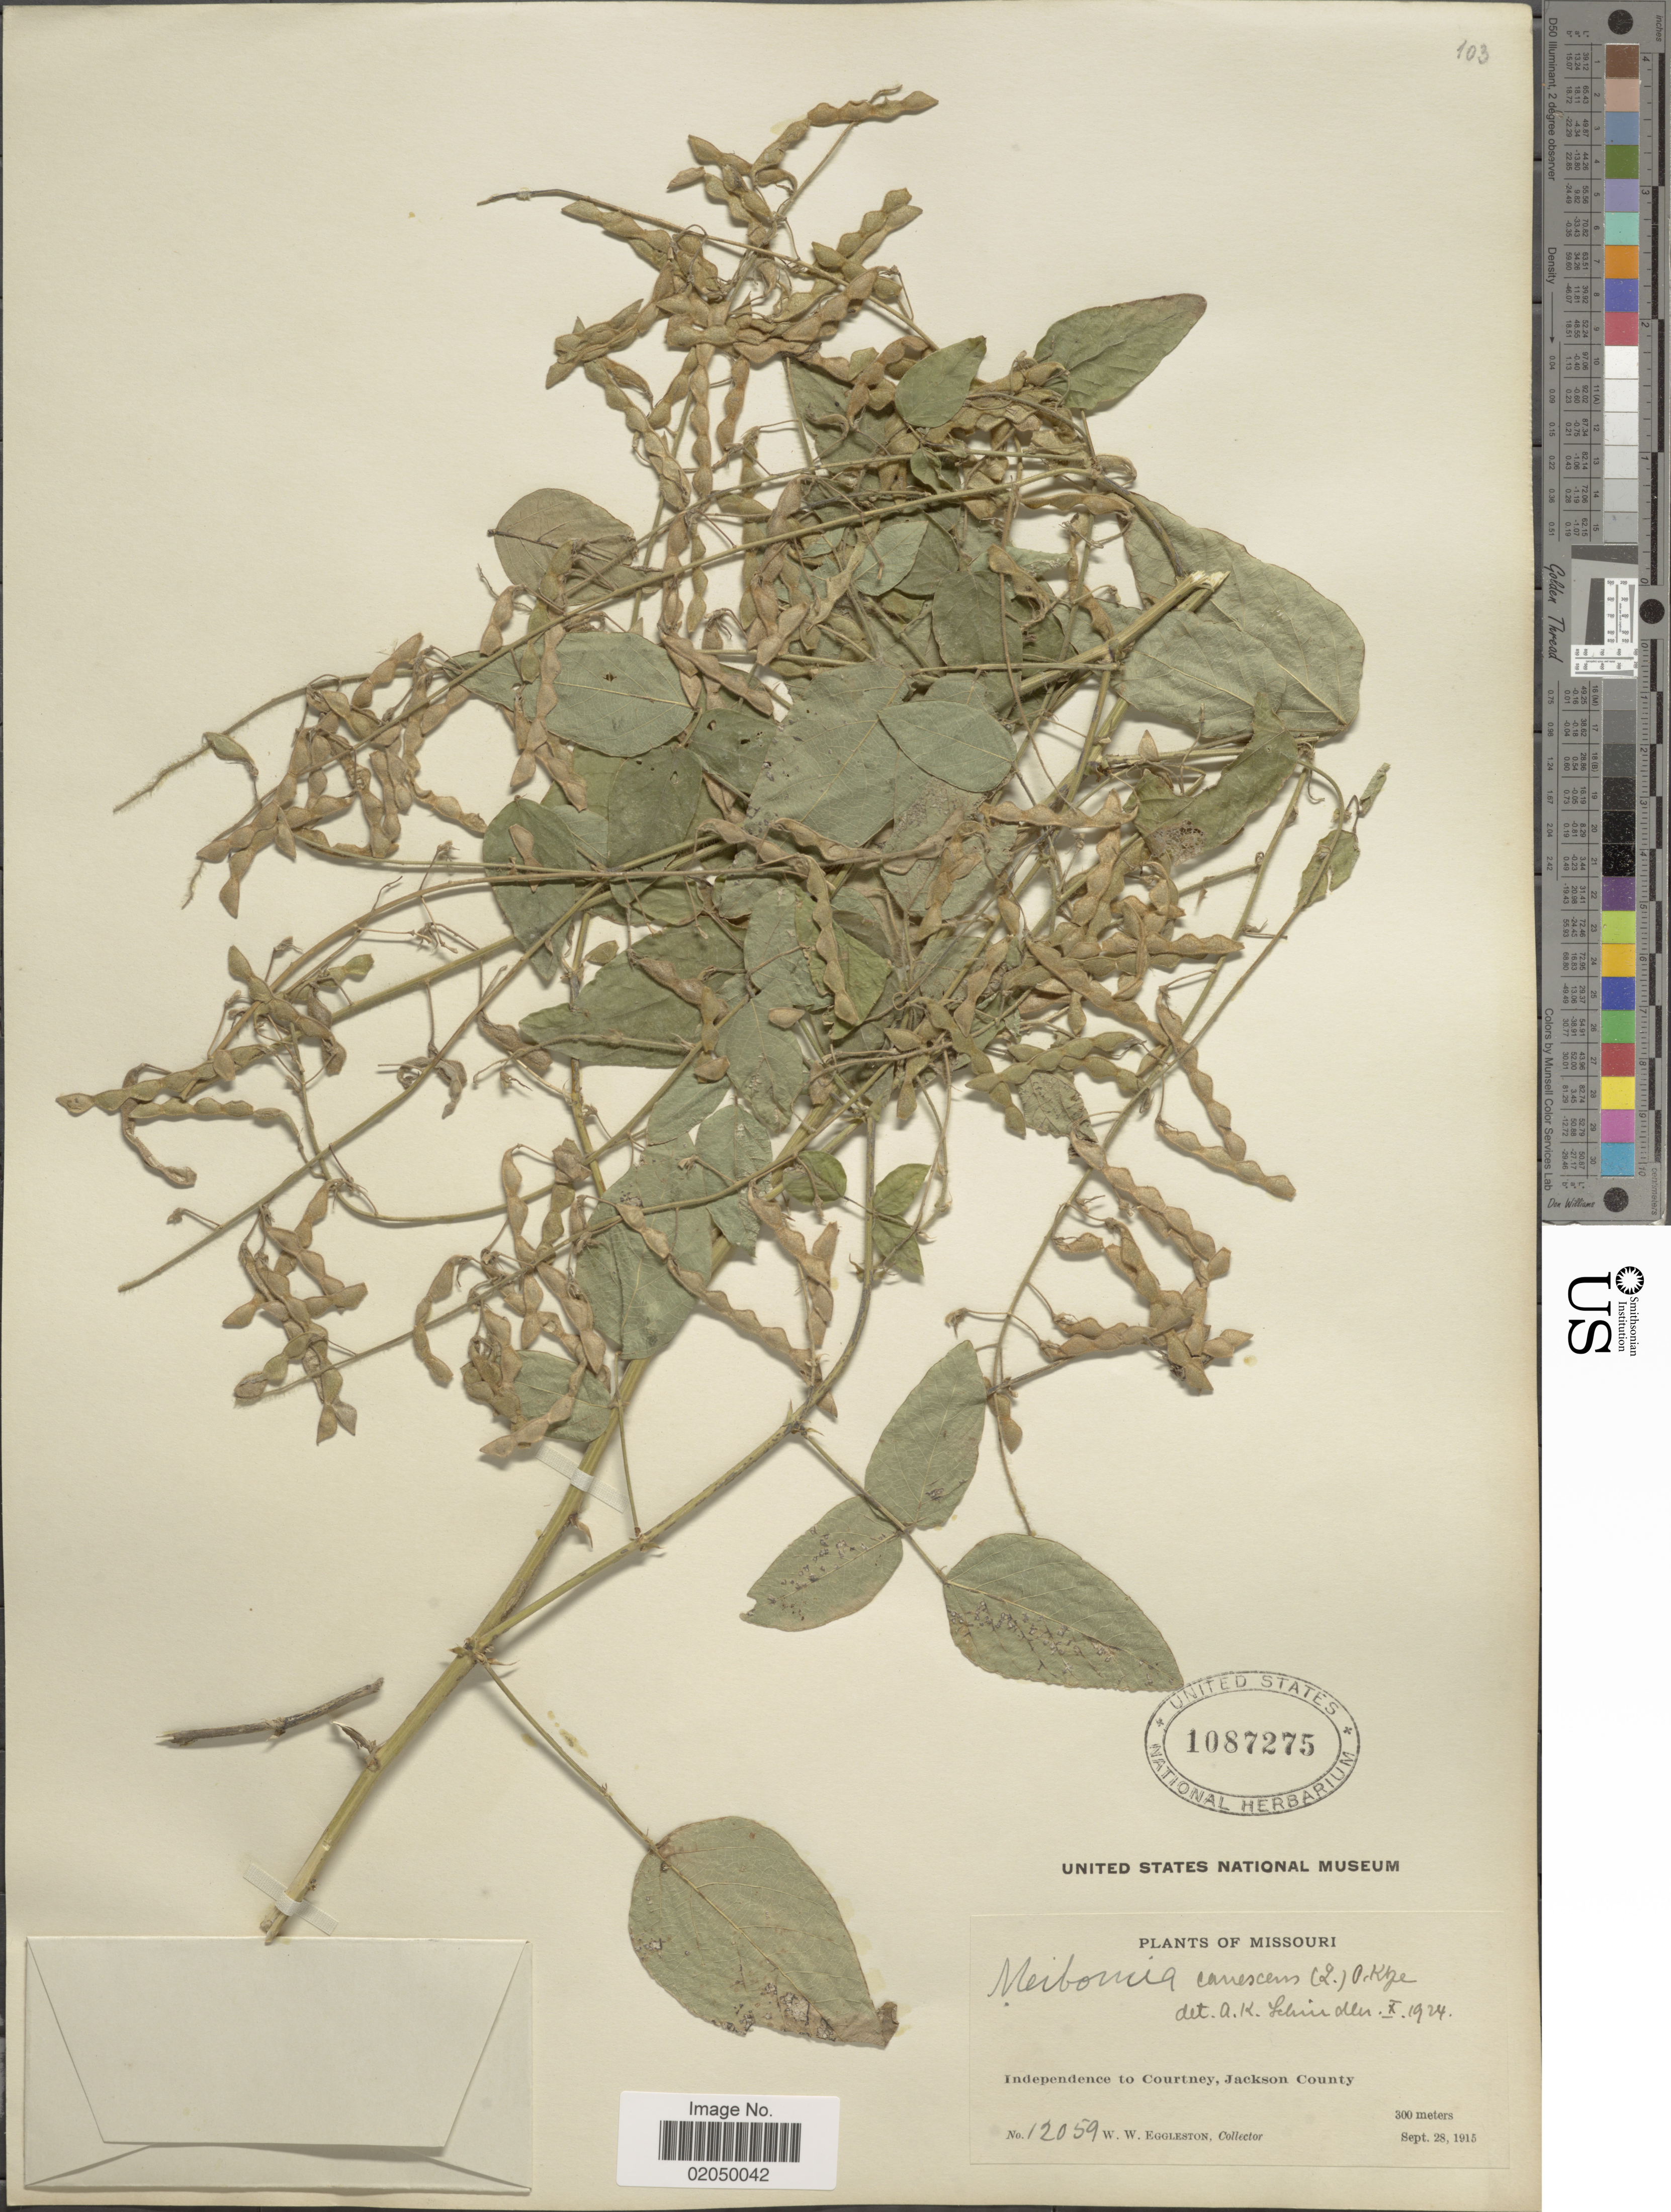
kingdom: Plantae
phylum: Tracheophyta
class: Magnoliopsida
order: Fabales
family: Fabaceae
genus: Desmodium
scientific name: Desmodium canescens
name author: (L.) DC.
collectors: W. W. Eggleston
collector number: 12059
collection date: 1915-09-28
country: United States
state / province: Missouri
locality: Independence to Courtney, Jackson County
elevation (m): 300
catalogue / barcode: US 1087275